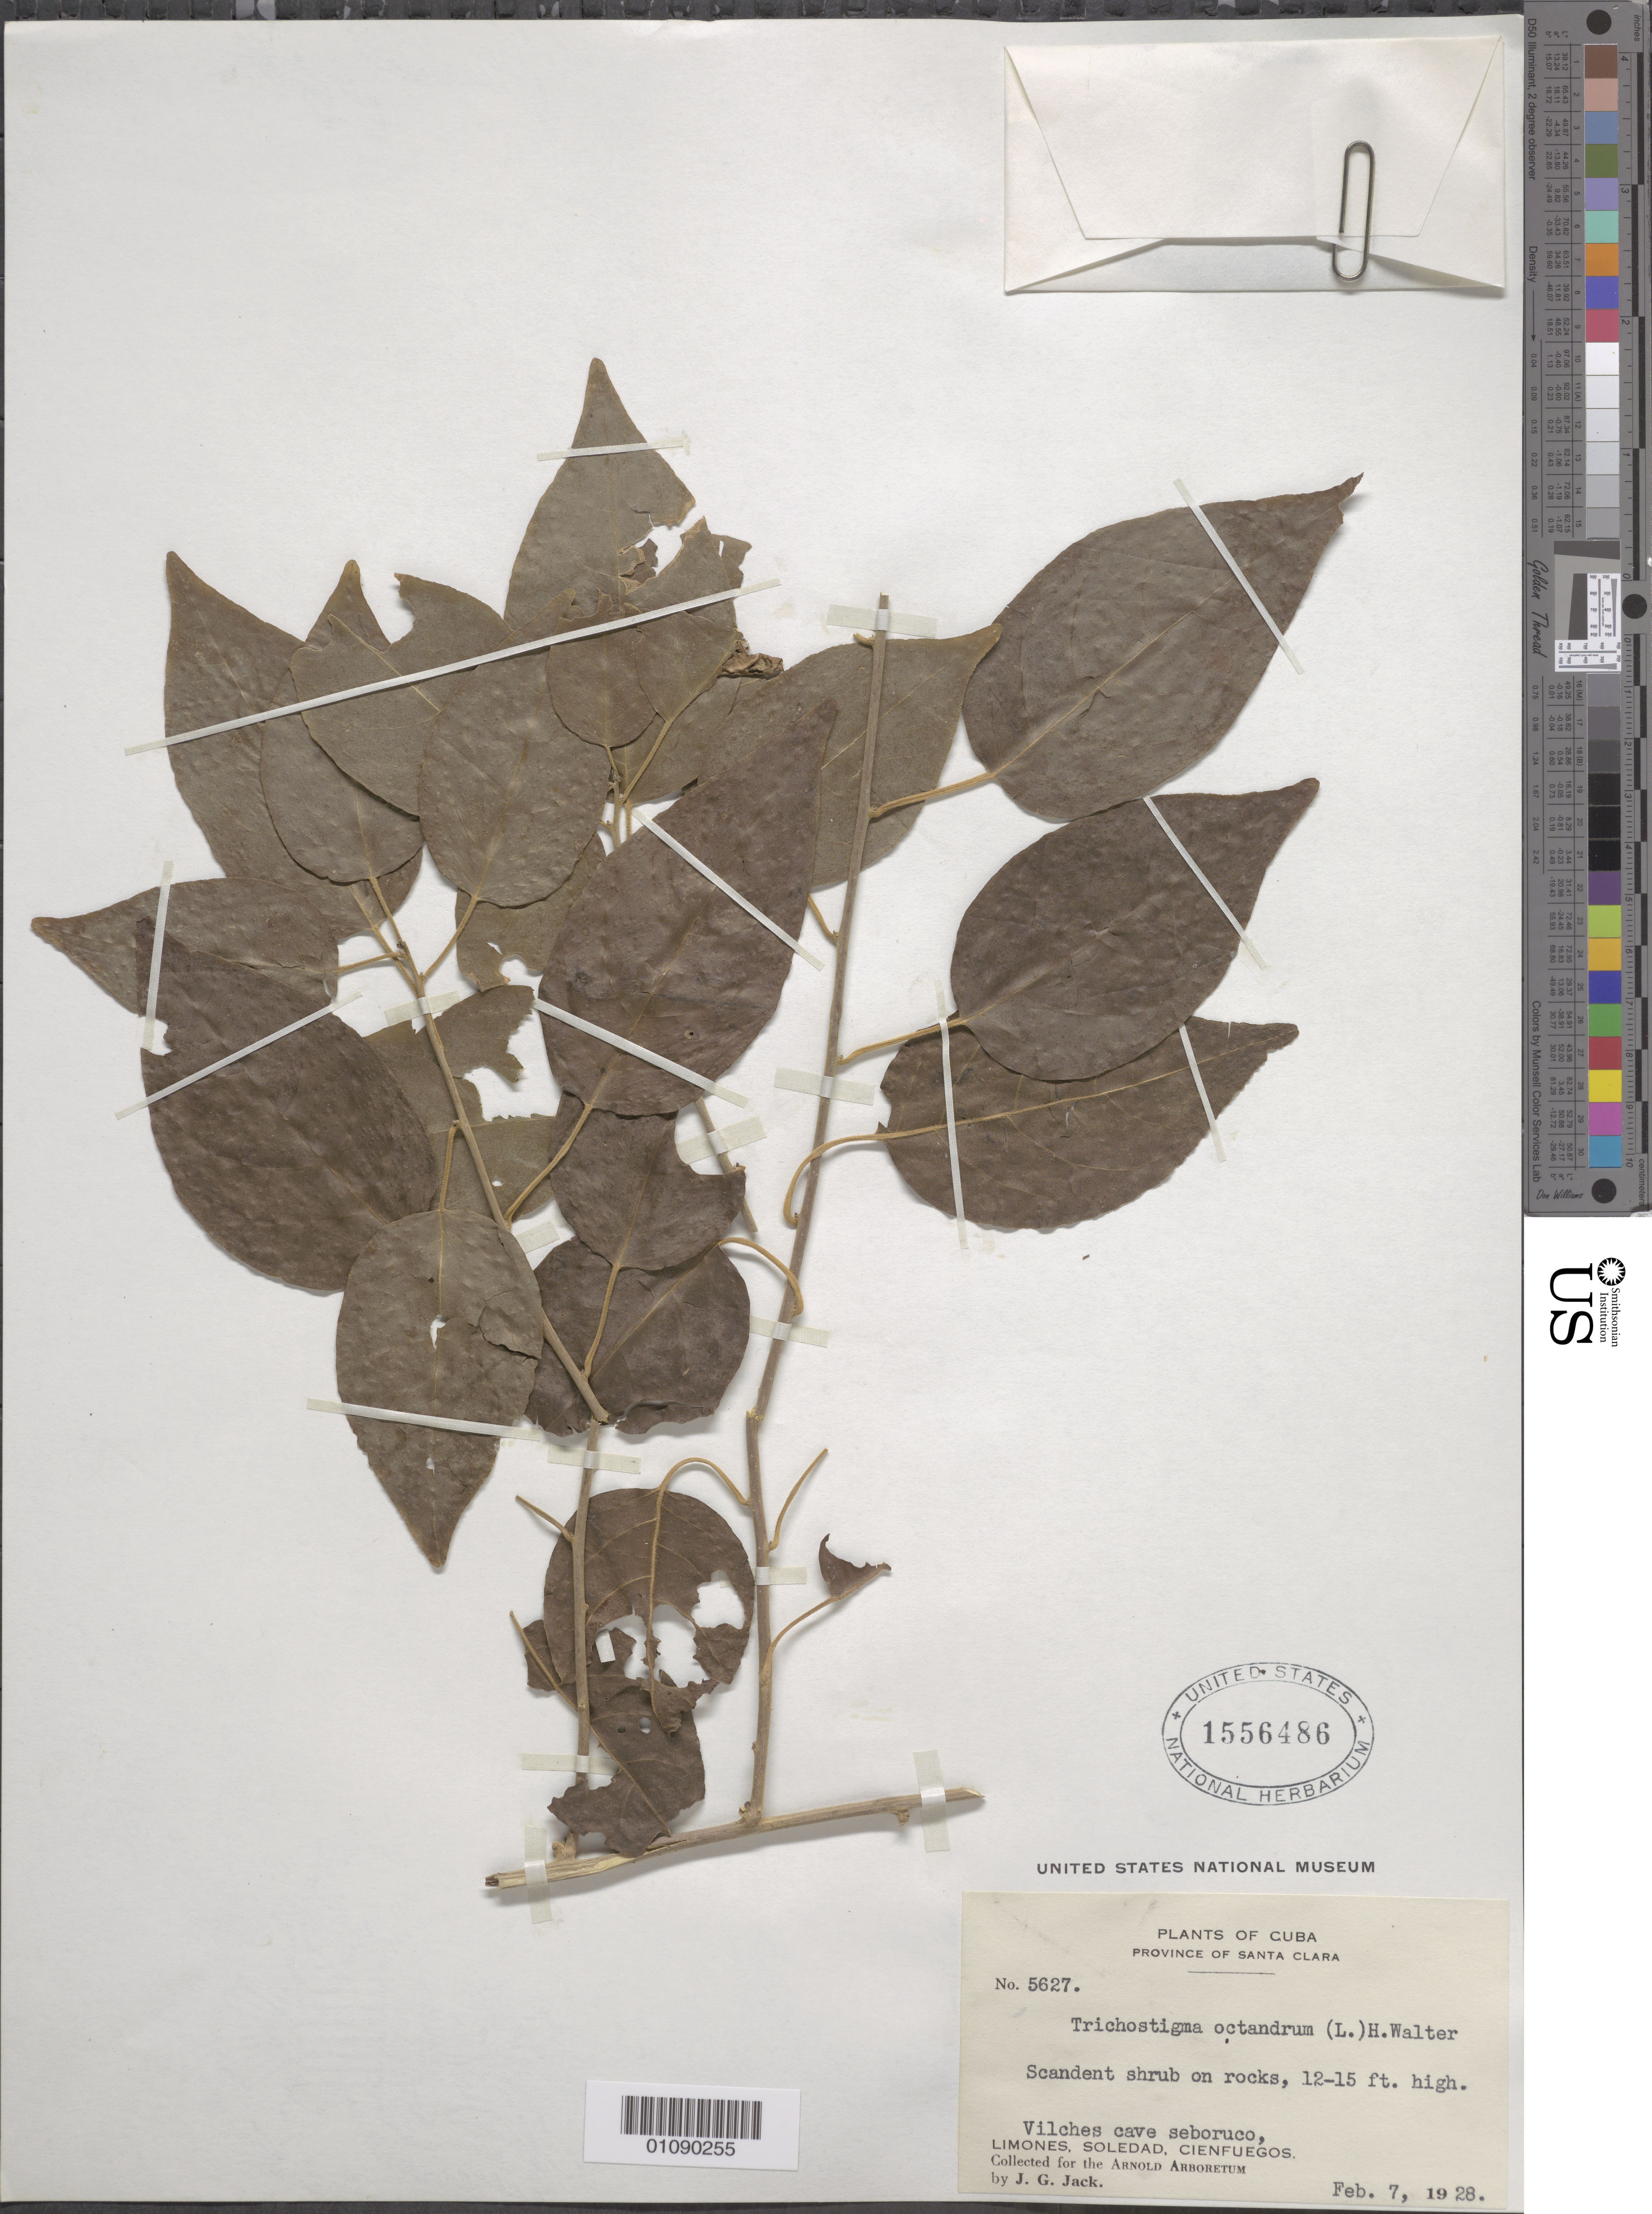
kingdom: Plantae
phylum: Tracheophyta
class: Magnoliopsida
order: Caryophyllales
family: Phytolaccaceae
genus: Trichostigma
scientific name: Trichostigma octandrum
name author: (L.) H. Walter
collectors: J. G. Jack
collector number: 5627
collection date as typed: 07 Feb 1928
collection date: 1928-02-07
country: Cuba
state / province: Cienfuegos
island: Cuba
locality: Santa Clara, Cienfuegos, Soledad, Limones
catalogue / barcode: US 1556486